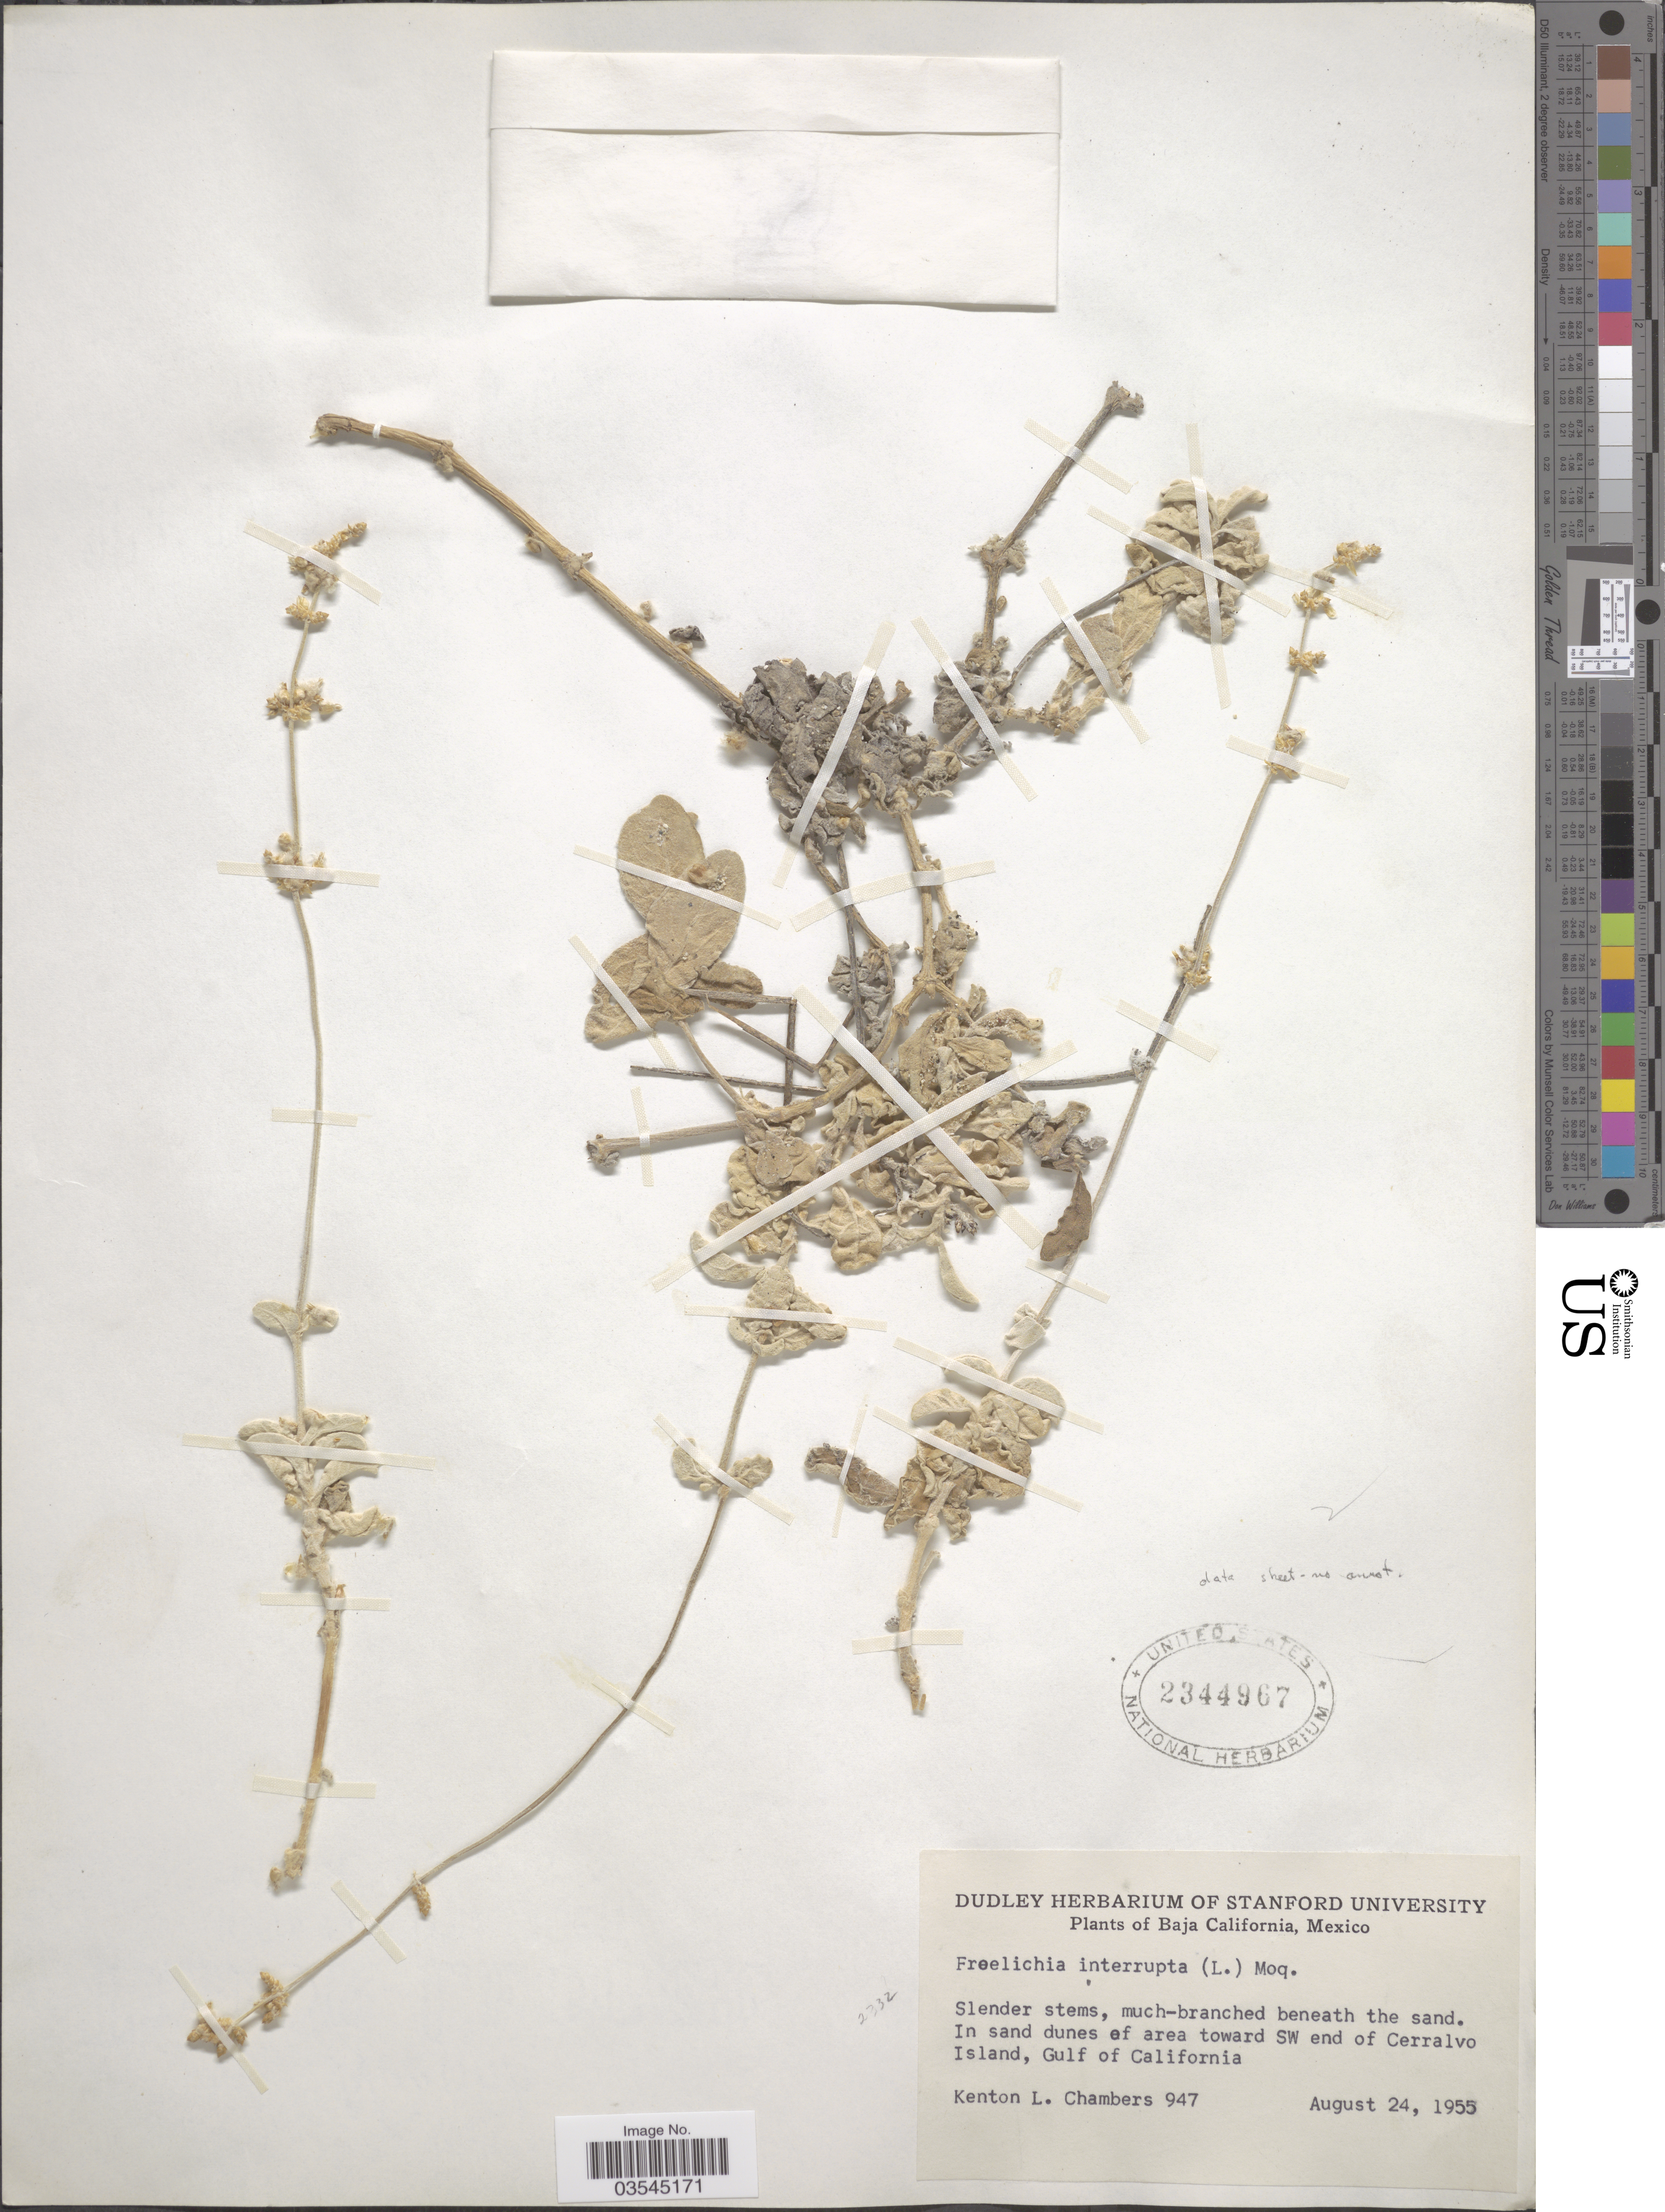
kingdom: Plantae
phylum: Tracheophyta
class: Magnoliopsida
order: Caryophyllales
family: Amaranthaceae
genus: Froelichia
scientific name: Froelichia interrupta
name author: (L.) Moq.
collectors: K. L. Chambers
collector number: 947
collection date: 1955-08-24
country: Mexico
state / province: Baja California Sur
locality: Area toward SW end of Cerralvo Island, Gulf of California.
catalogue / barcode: US 2344967